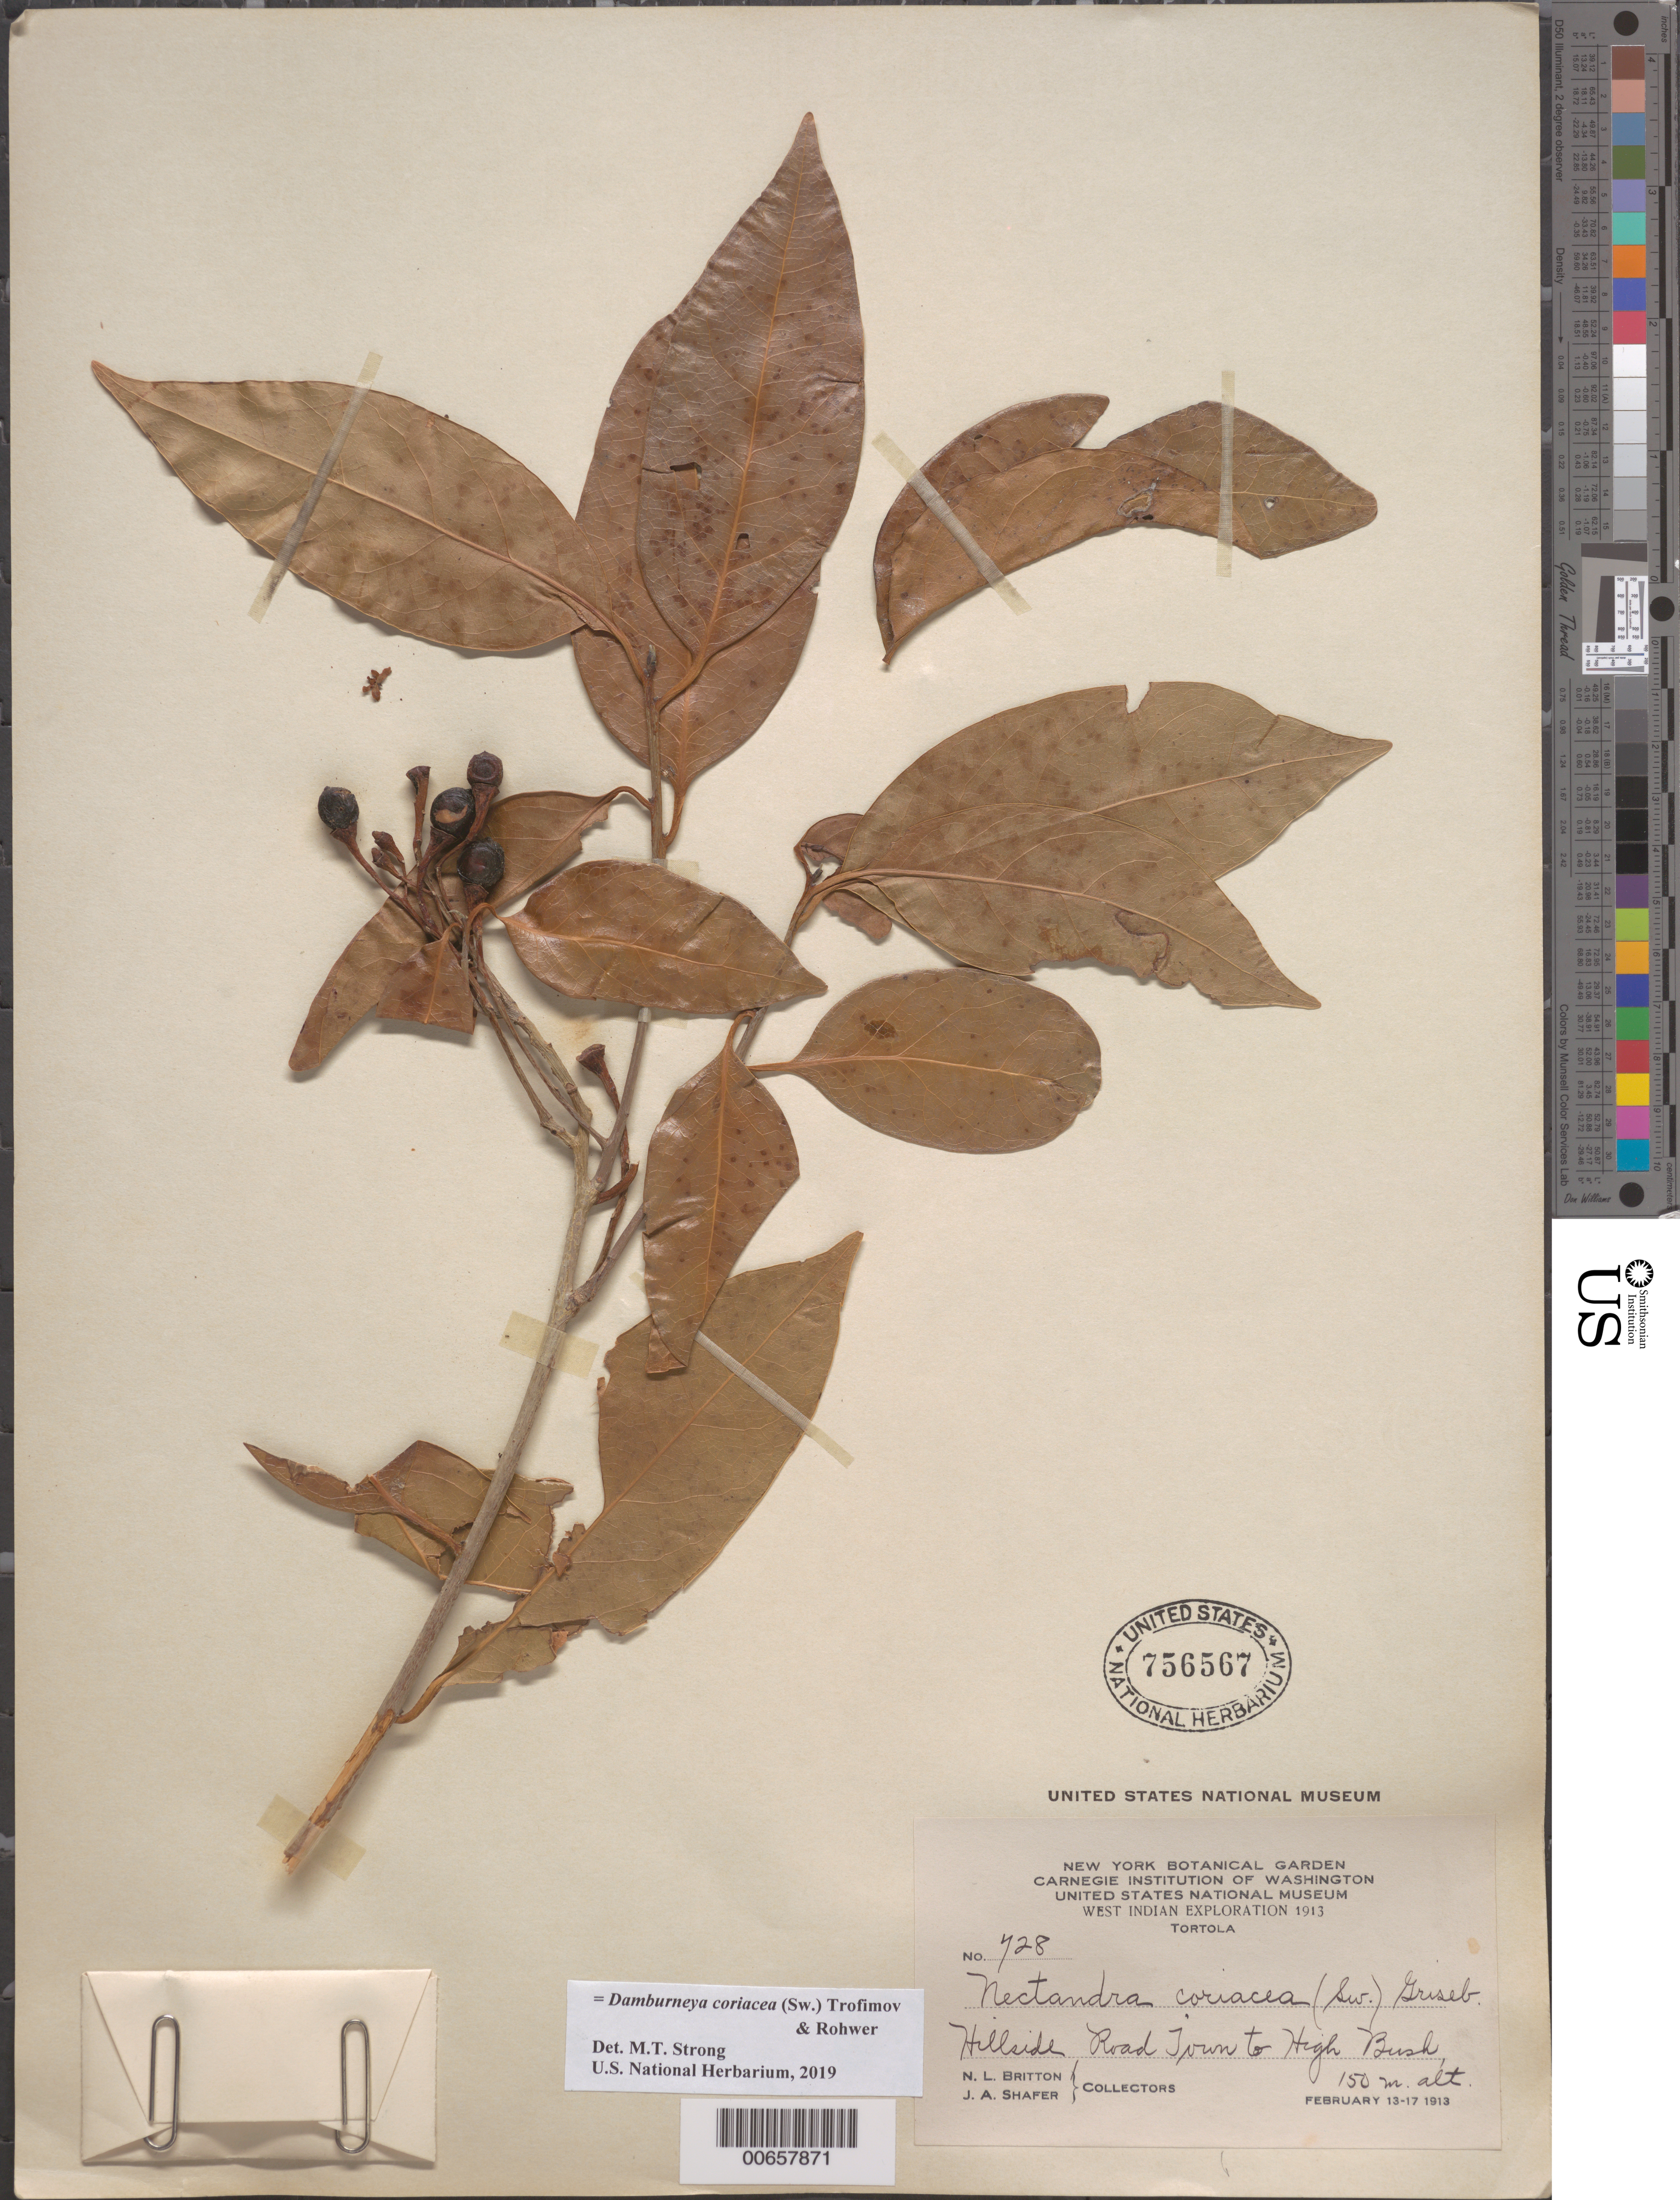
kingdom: Plantae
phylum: Tracheophyta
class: Magnoliopsida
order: Laurales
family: Lauraceae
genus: Damburneya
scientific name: Damburneya coriacea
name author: (Sw.) Trofimov & Rohwer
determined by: Strong, M. T., (US), Smithsonian Institution - National Museum of Natural History (UNITED STATES)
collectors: N. Britton & J. A. Shafer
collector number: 728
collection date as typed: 13 Feb 1913 to 17 Feb 1913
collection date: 1913-02-13/1913-02-17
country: British Virgin Islands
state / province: Tortola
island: Tortola Island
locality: Road Town to High Bush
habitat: Hillside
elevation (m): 150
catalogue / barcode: US 756567